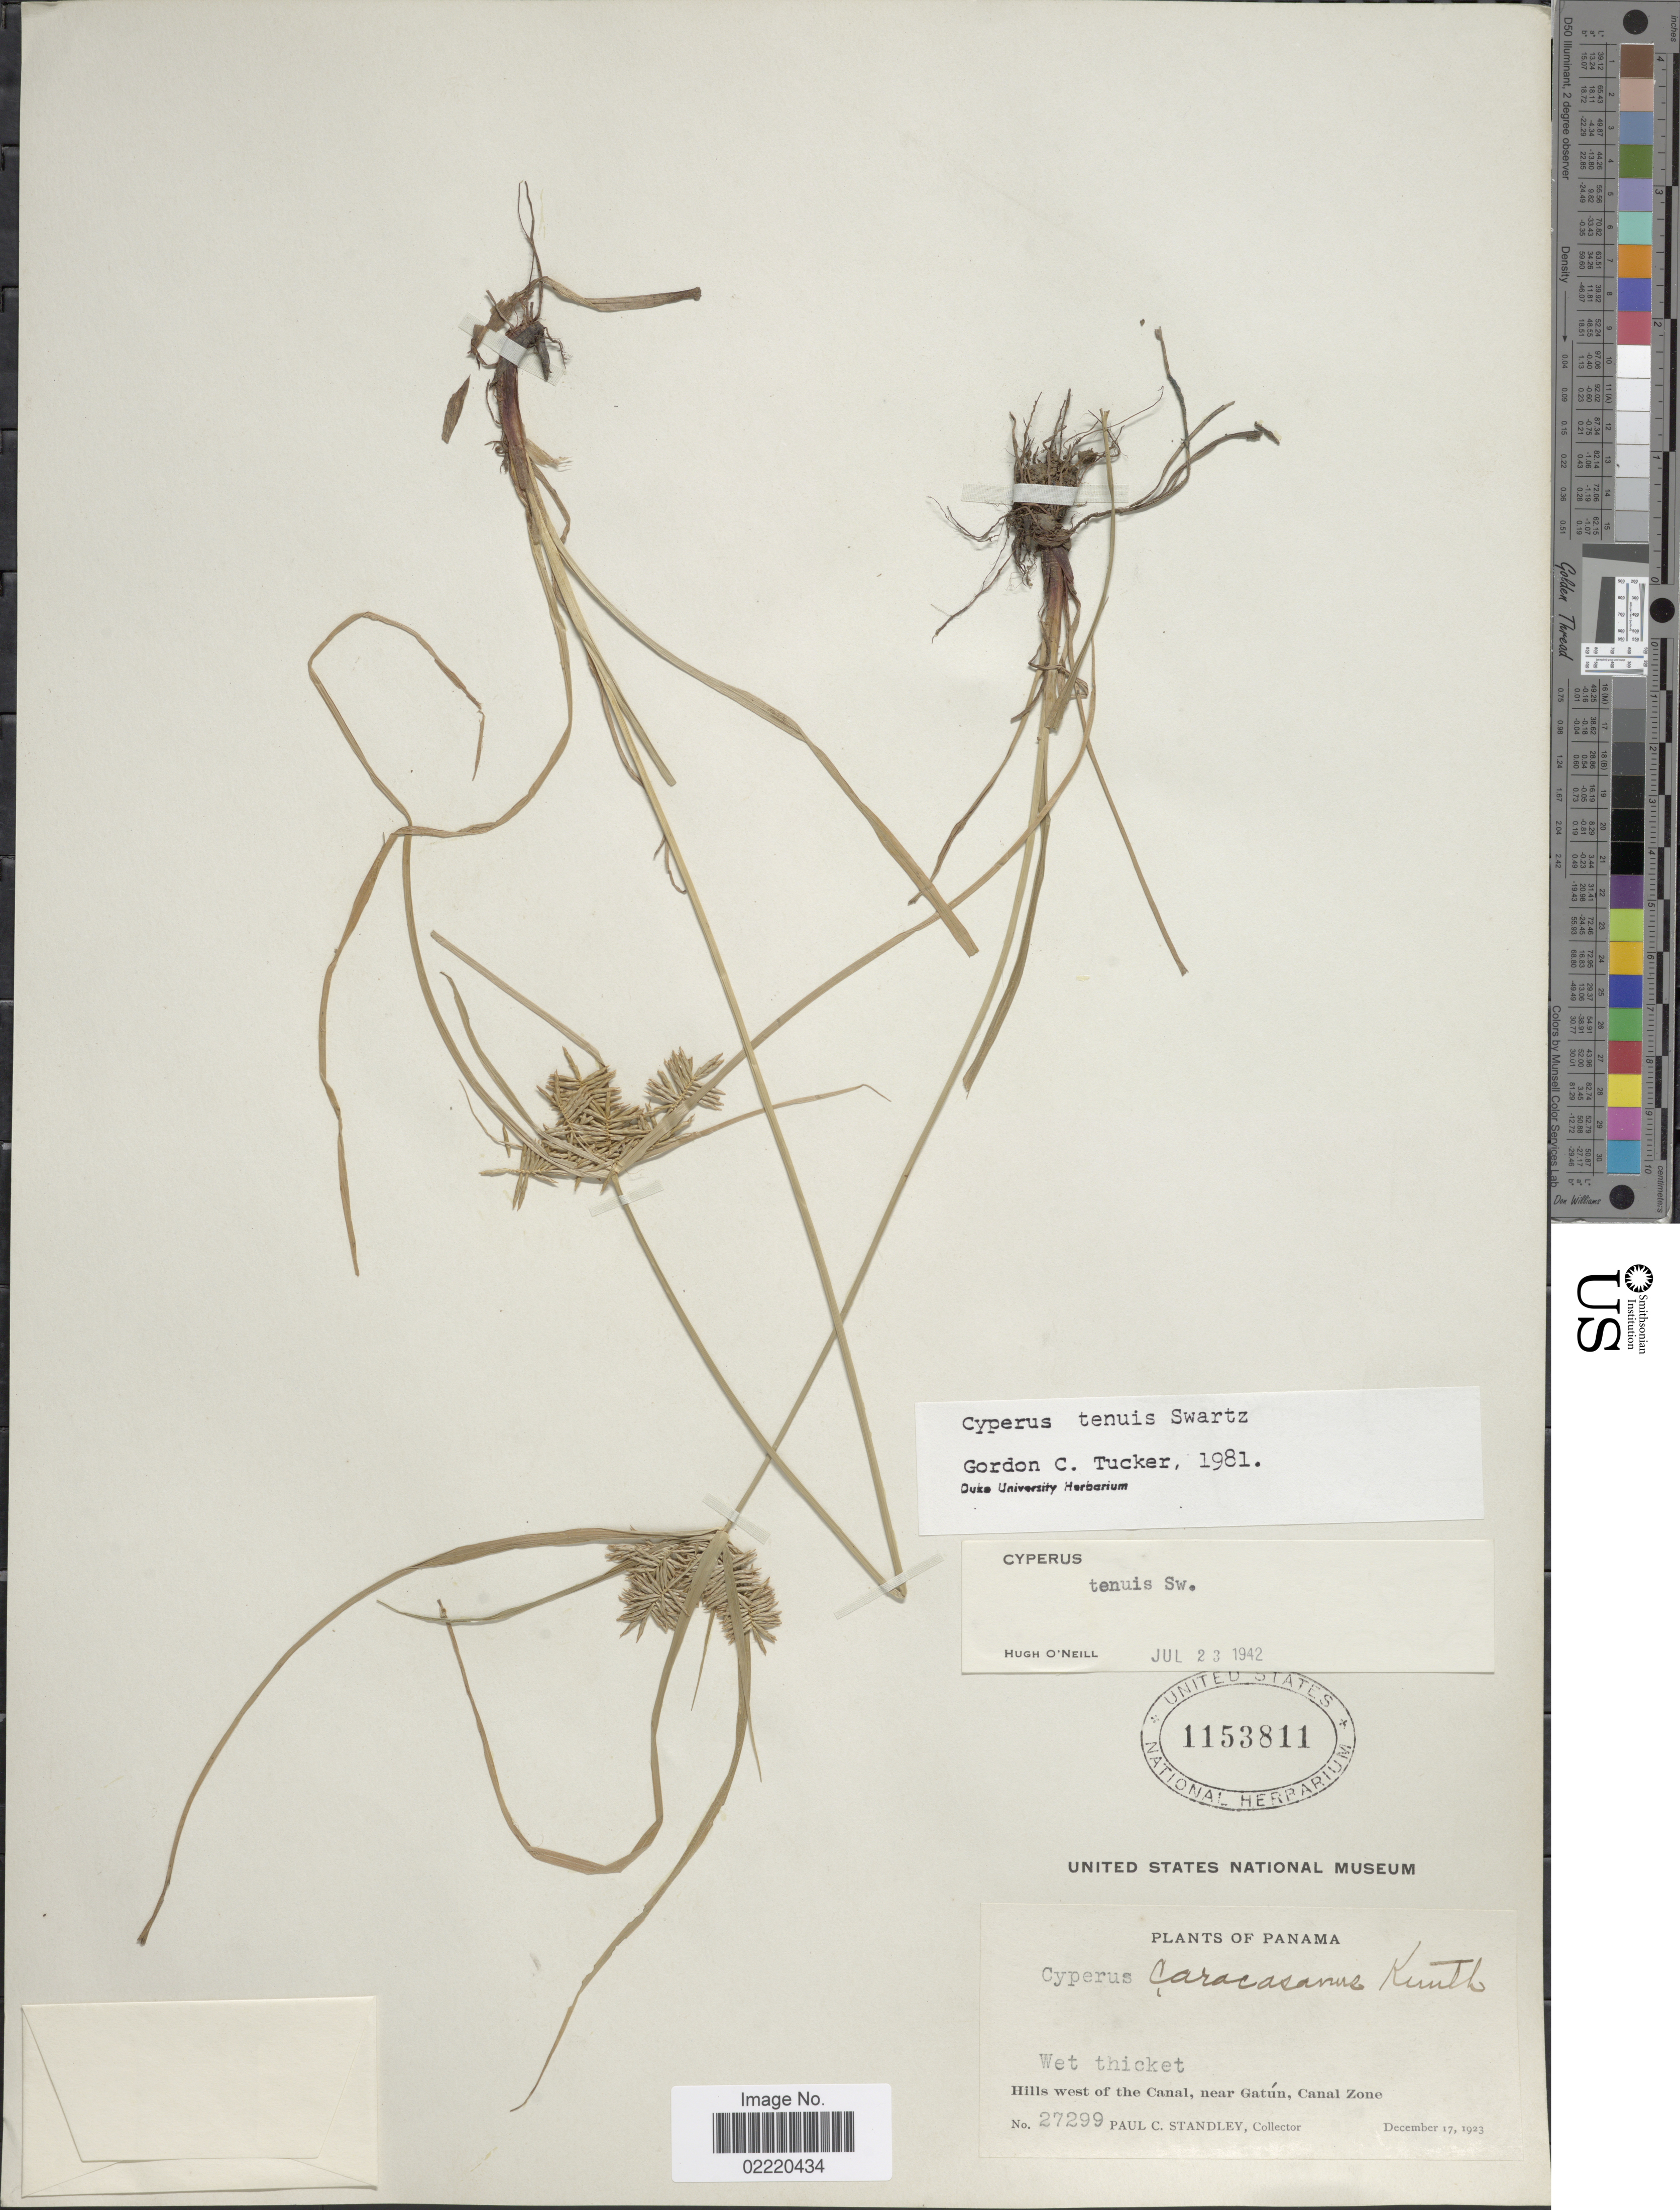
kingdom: Plantae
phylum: Tracheophyta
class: Liliopsida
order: Poales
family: Cyperaceae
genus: Cyperus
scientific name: Cyperus tenuis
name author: Sw.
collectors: P. C. Standley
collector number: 27299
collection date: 1923-12-17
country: Panama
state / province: Colón / Panamá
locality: Wet thicket, Hills west of the Canal, near Gatun, Canal Zone.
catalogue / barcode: US 1153811